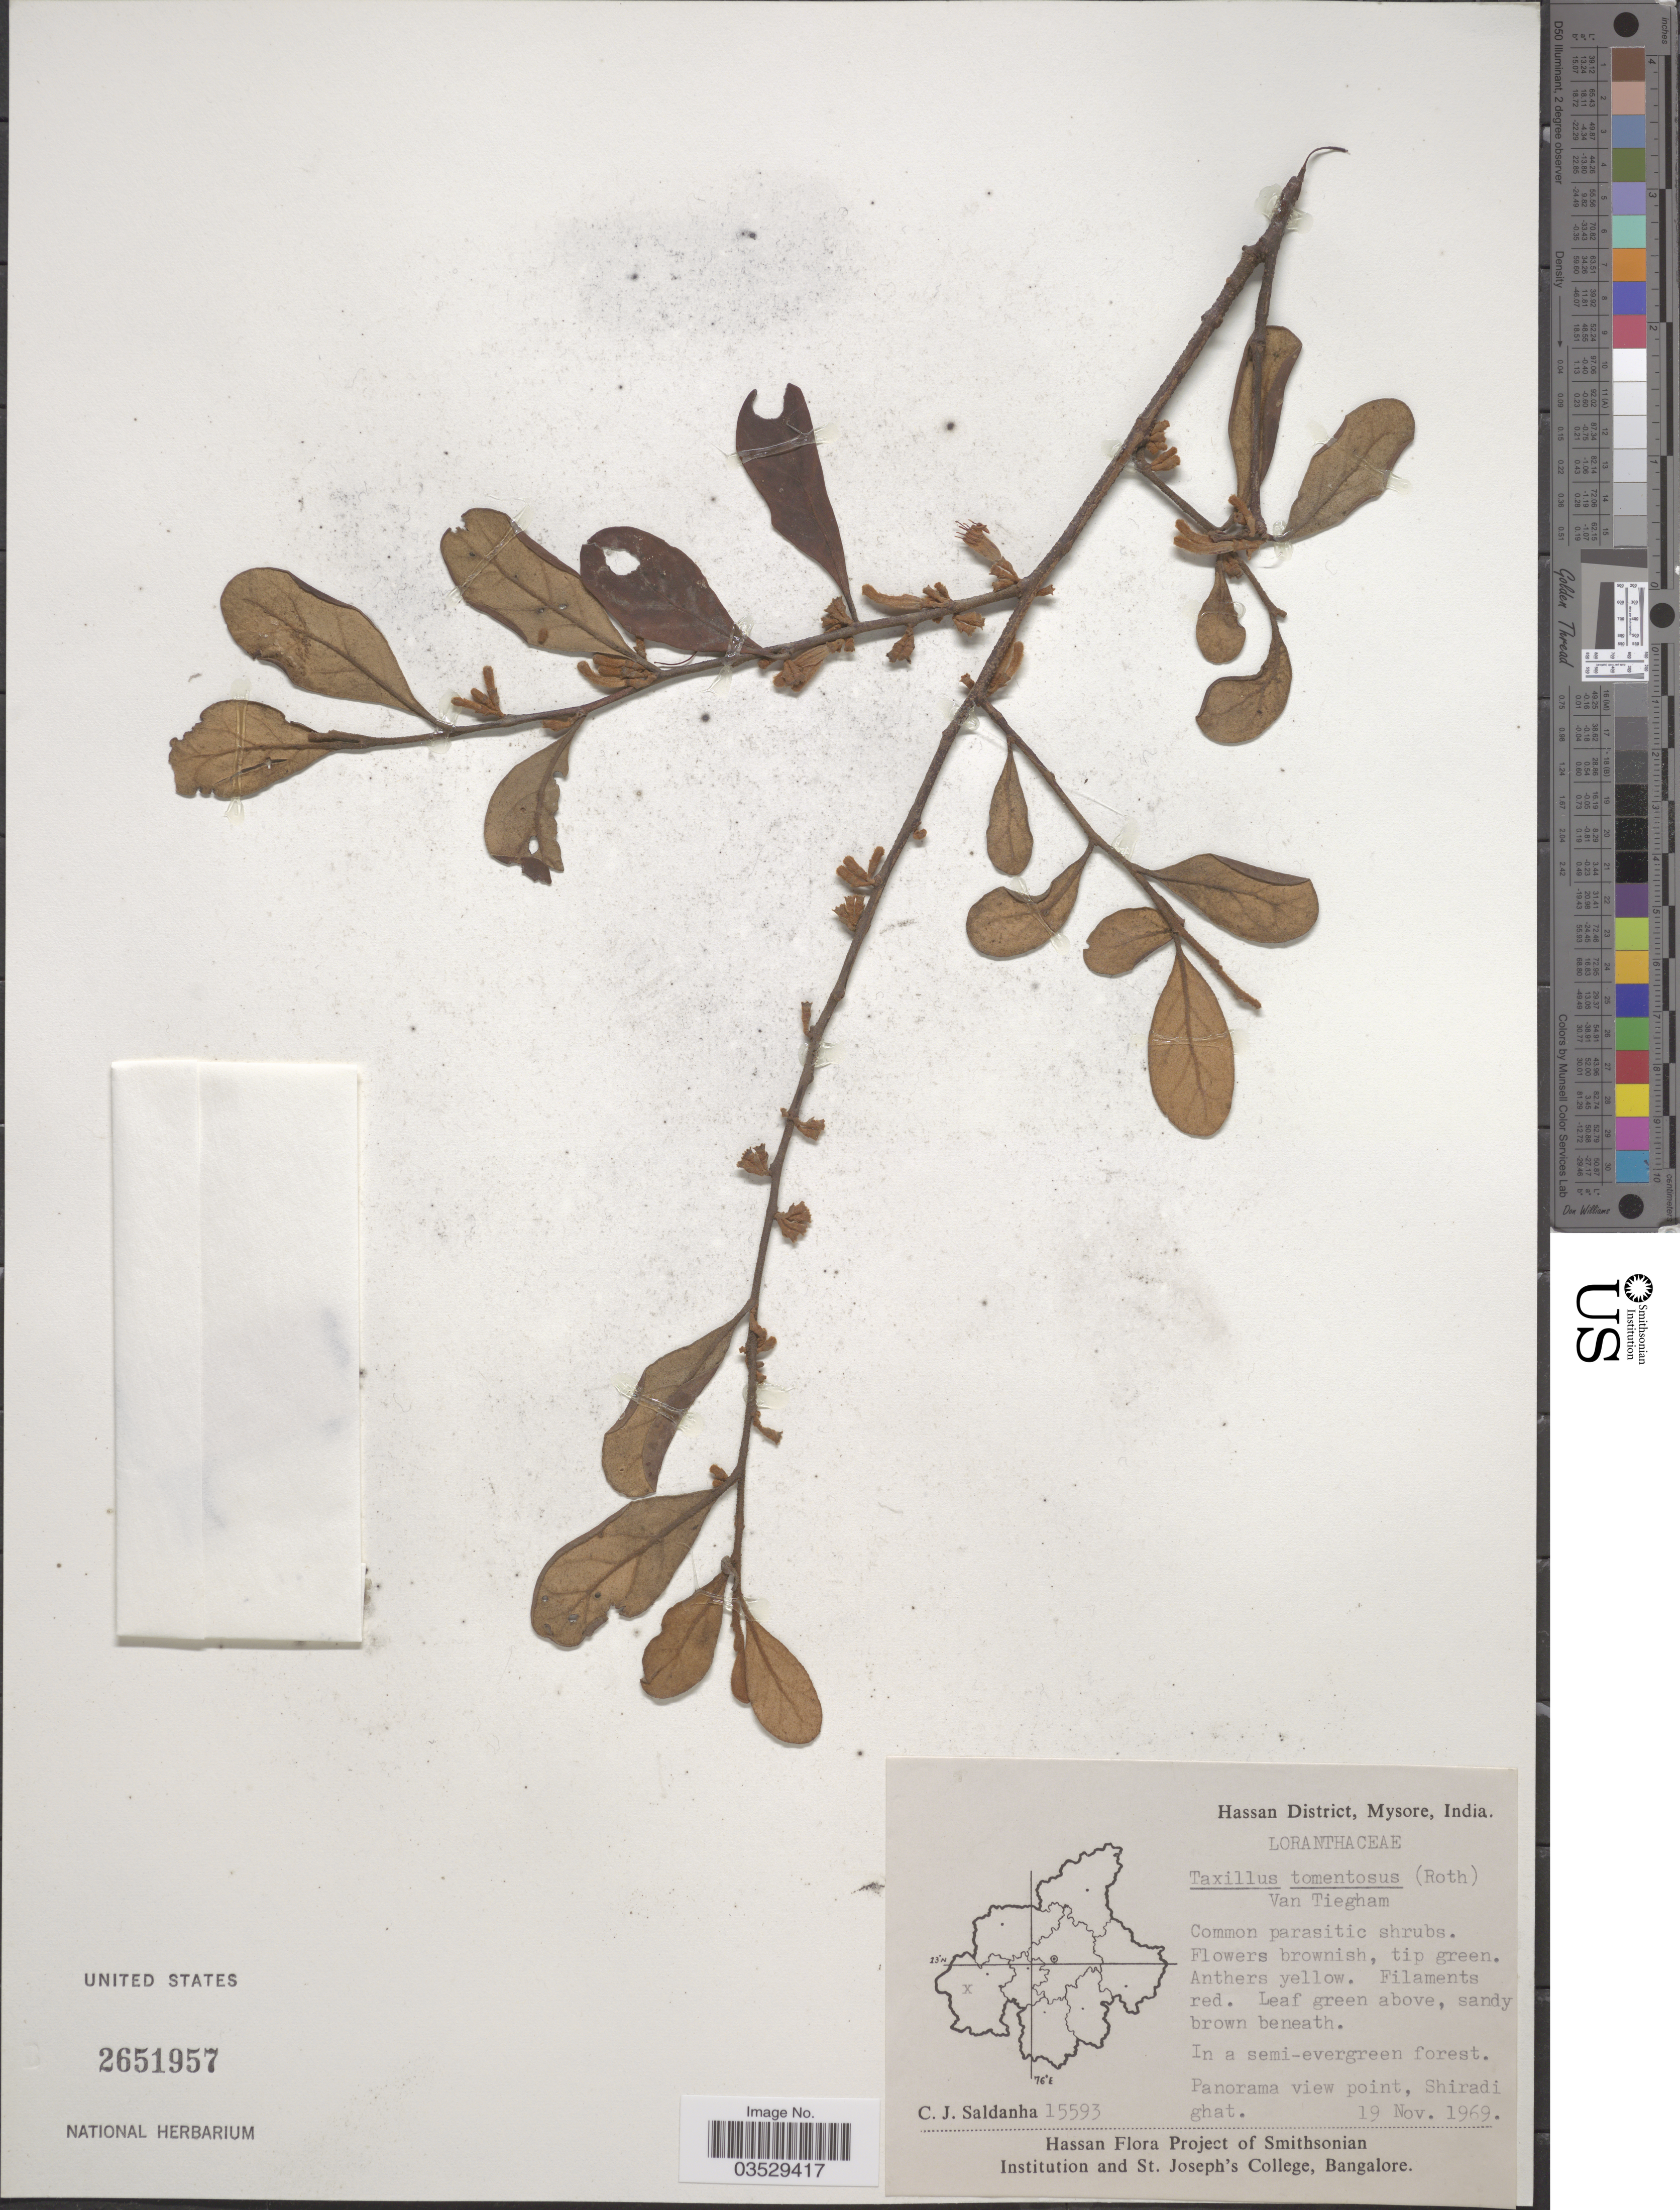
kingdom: Plantae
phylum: Tracheophyta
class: Magnoliopsida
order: Santalales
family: Loranthaceae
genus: Taxillus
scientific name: Taxillus tomentosus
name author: Tiegh.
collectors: C. J. Saldanha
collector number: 15593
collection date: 1969-11-19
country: India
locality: Hassan District, Mysore. Panorama view point, Shiradi ghat.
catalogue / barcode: US 2651957